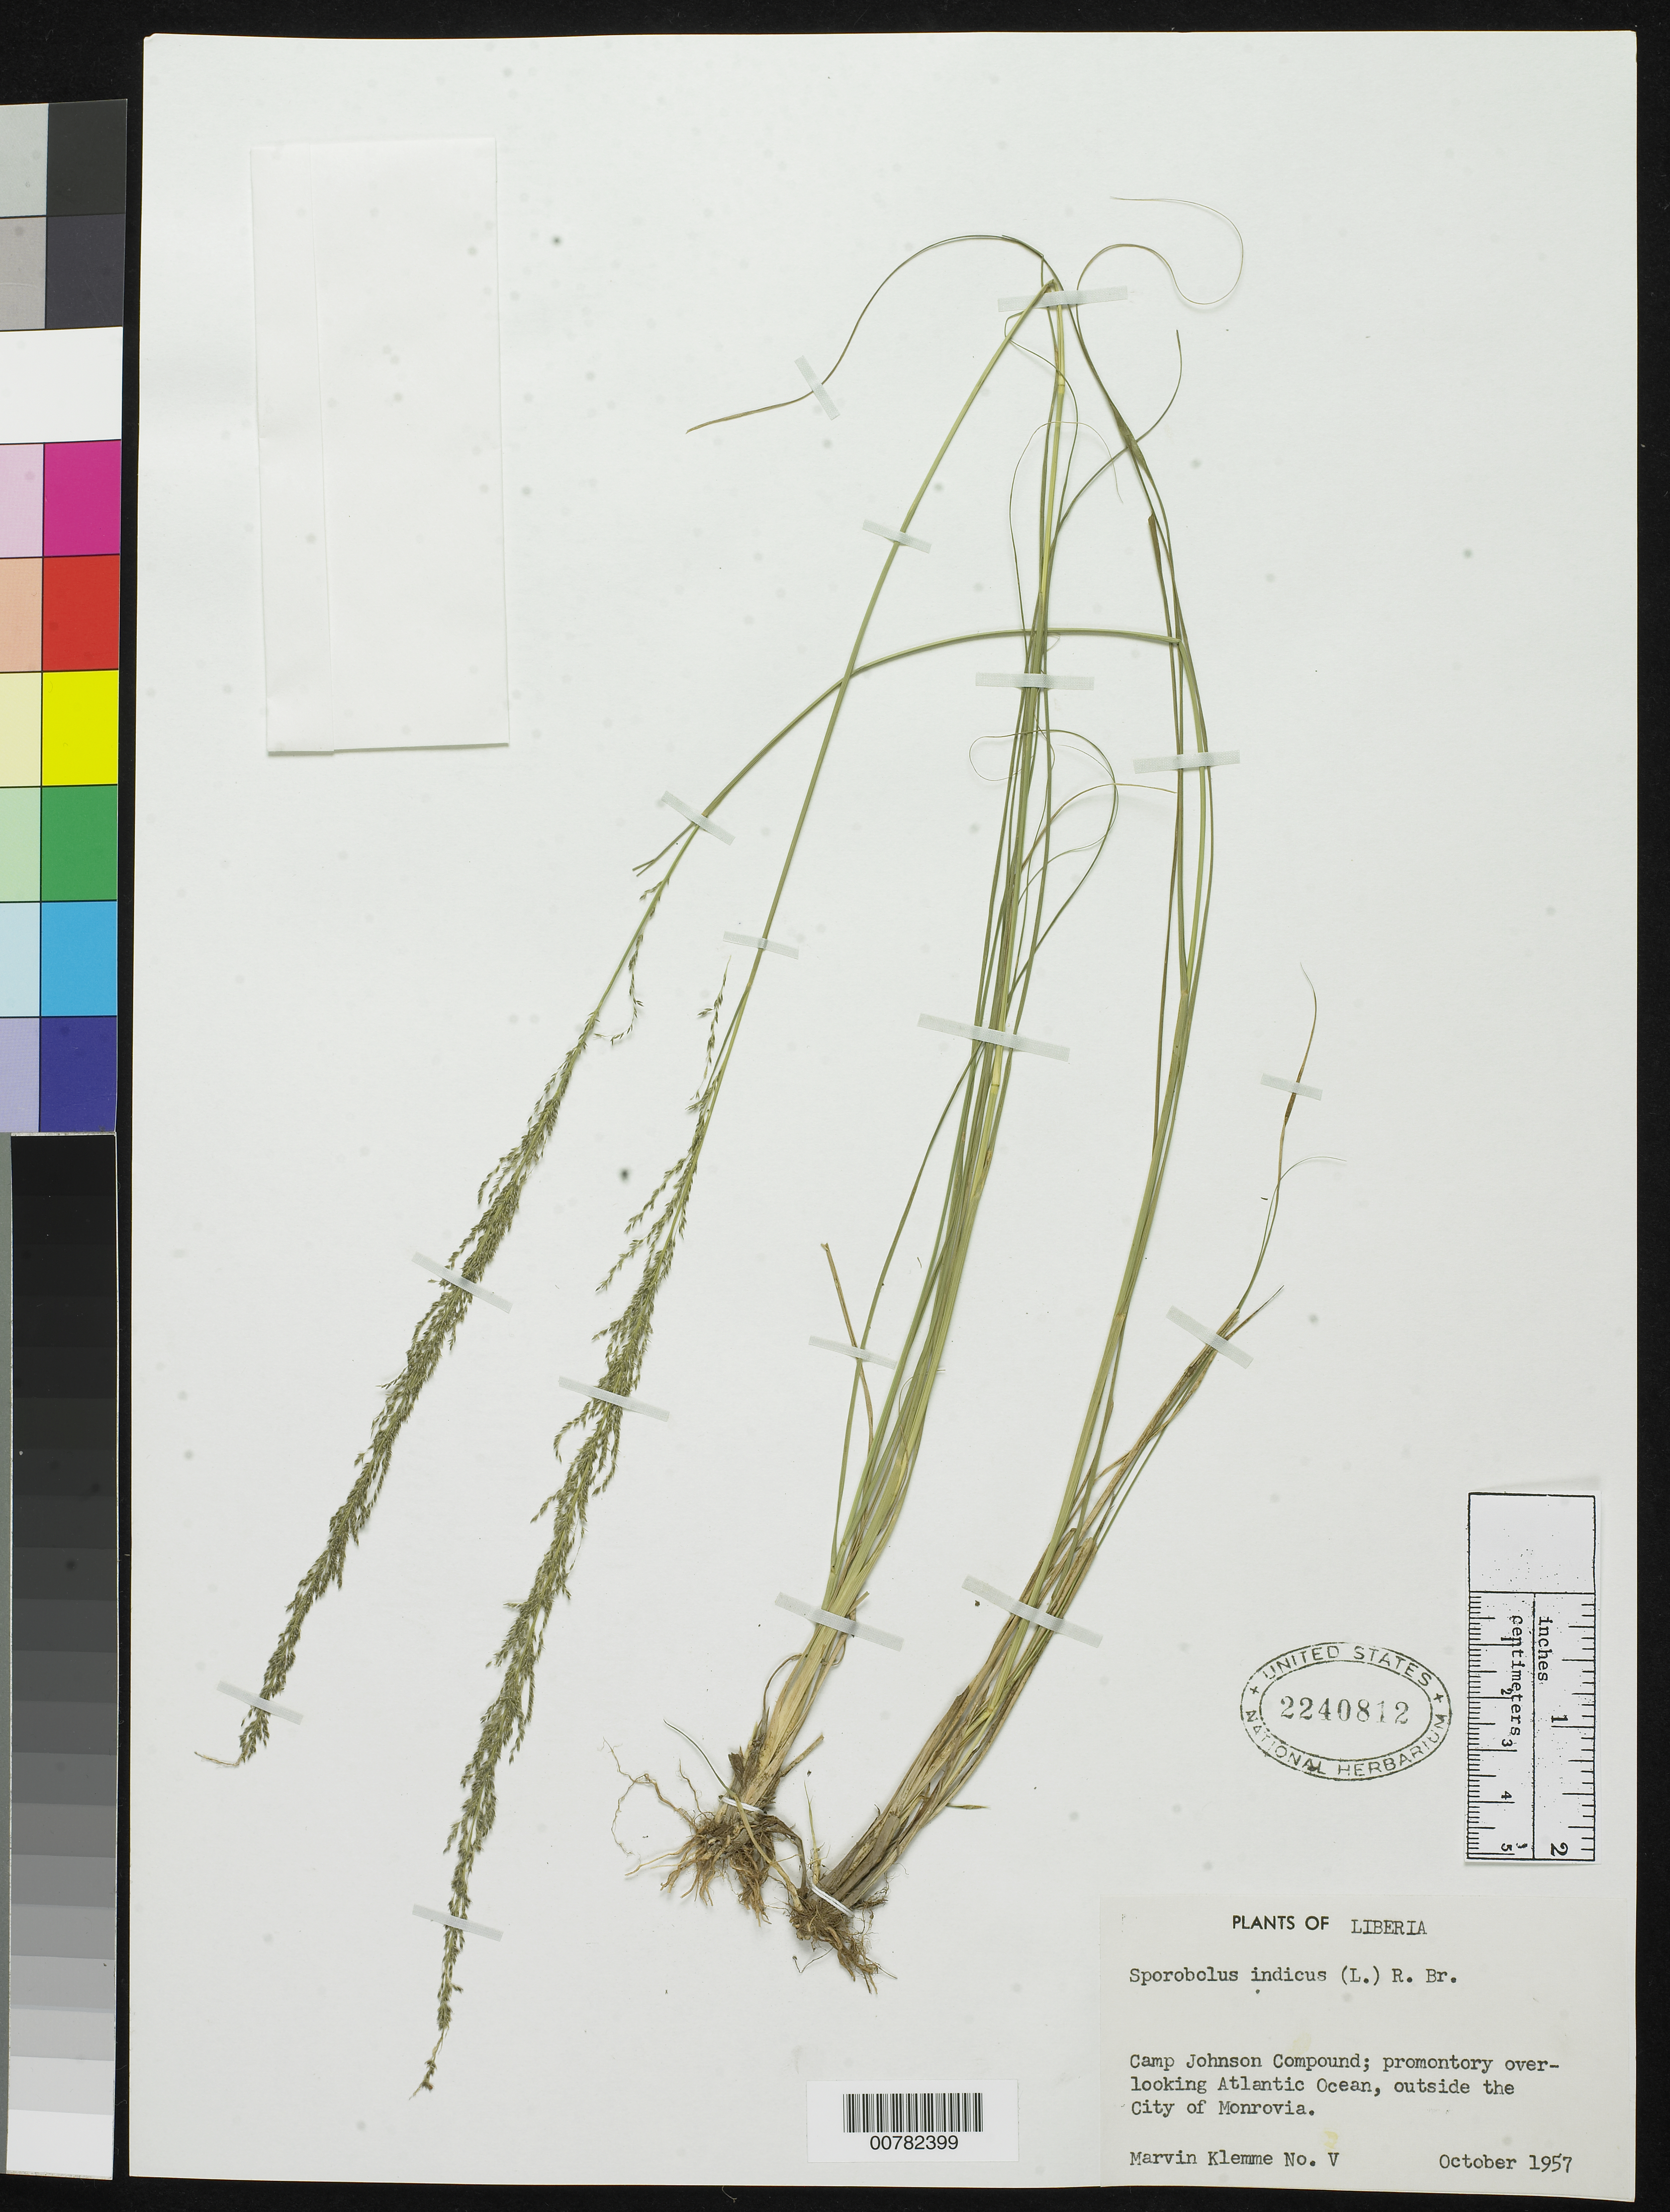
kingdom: Plantae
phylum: Tracheophyta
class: Liliopsida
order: Poales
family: Poaceae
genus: Sporobolus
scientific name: Sporobolus indicus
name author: (L.) R. Br.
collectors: M. Klemme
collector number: V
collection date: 1957-10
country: Liberia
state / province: Montserrado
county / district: Monrovia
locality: Camp Johnson Compound; promontory overlooking Atlantic Ocean, outside the City of Monrovia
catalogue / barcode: US 2240812